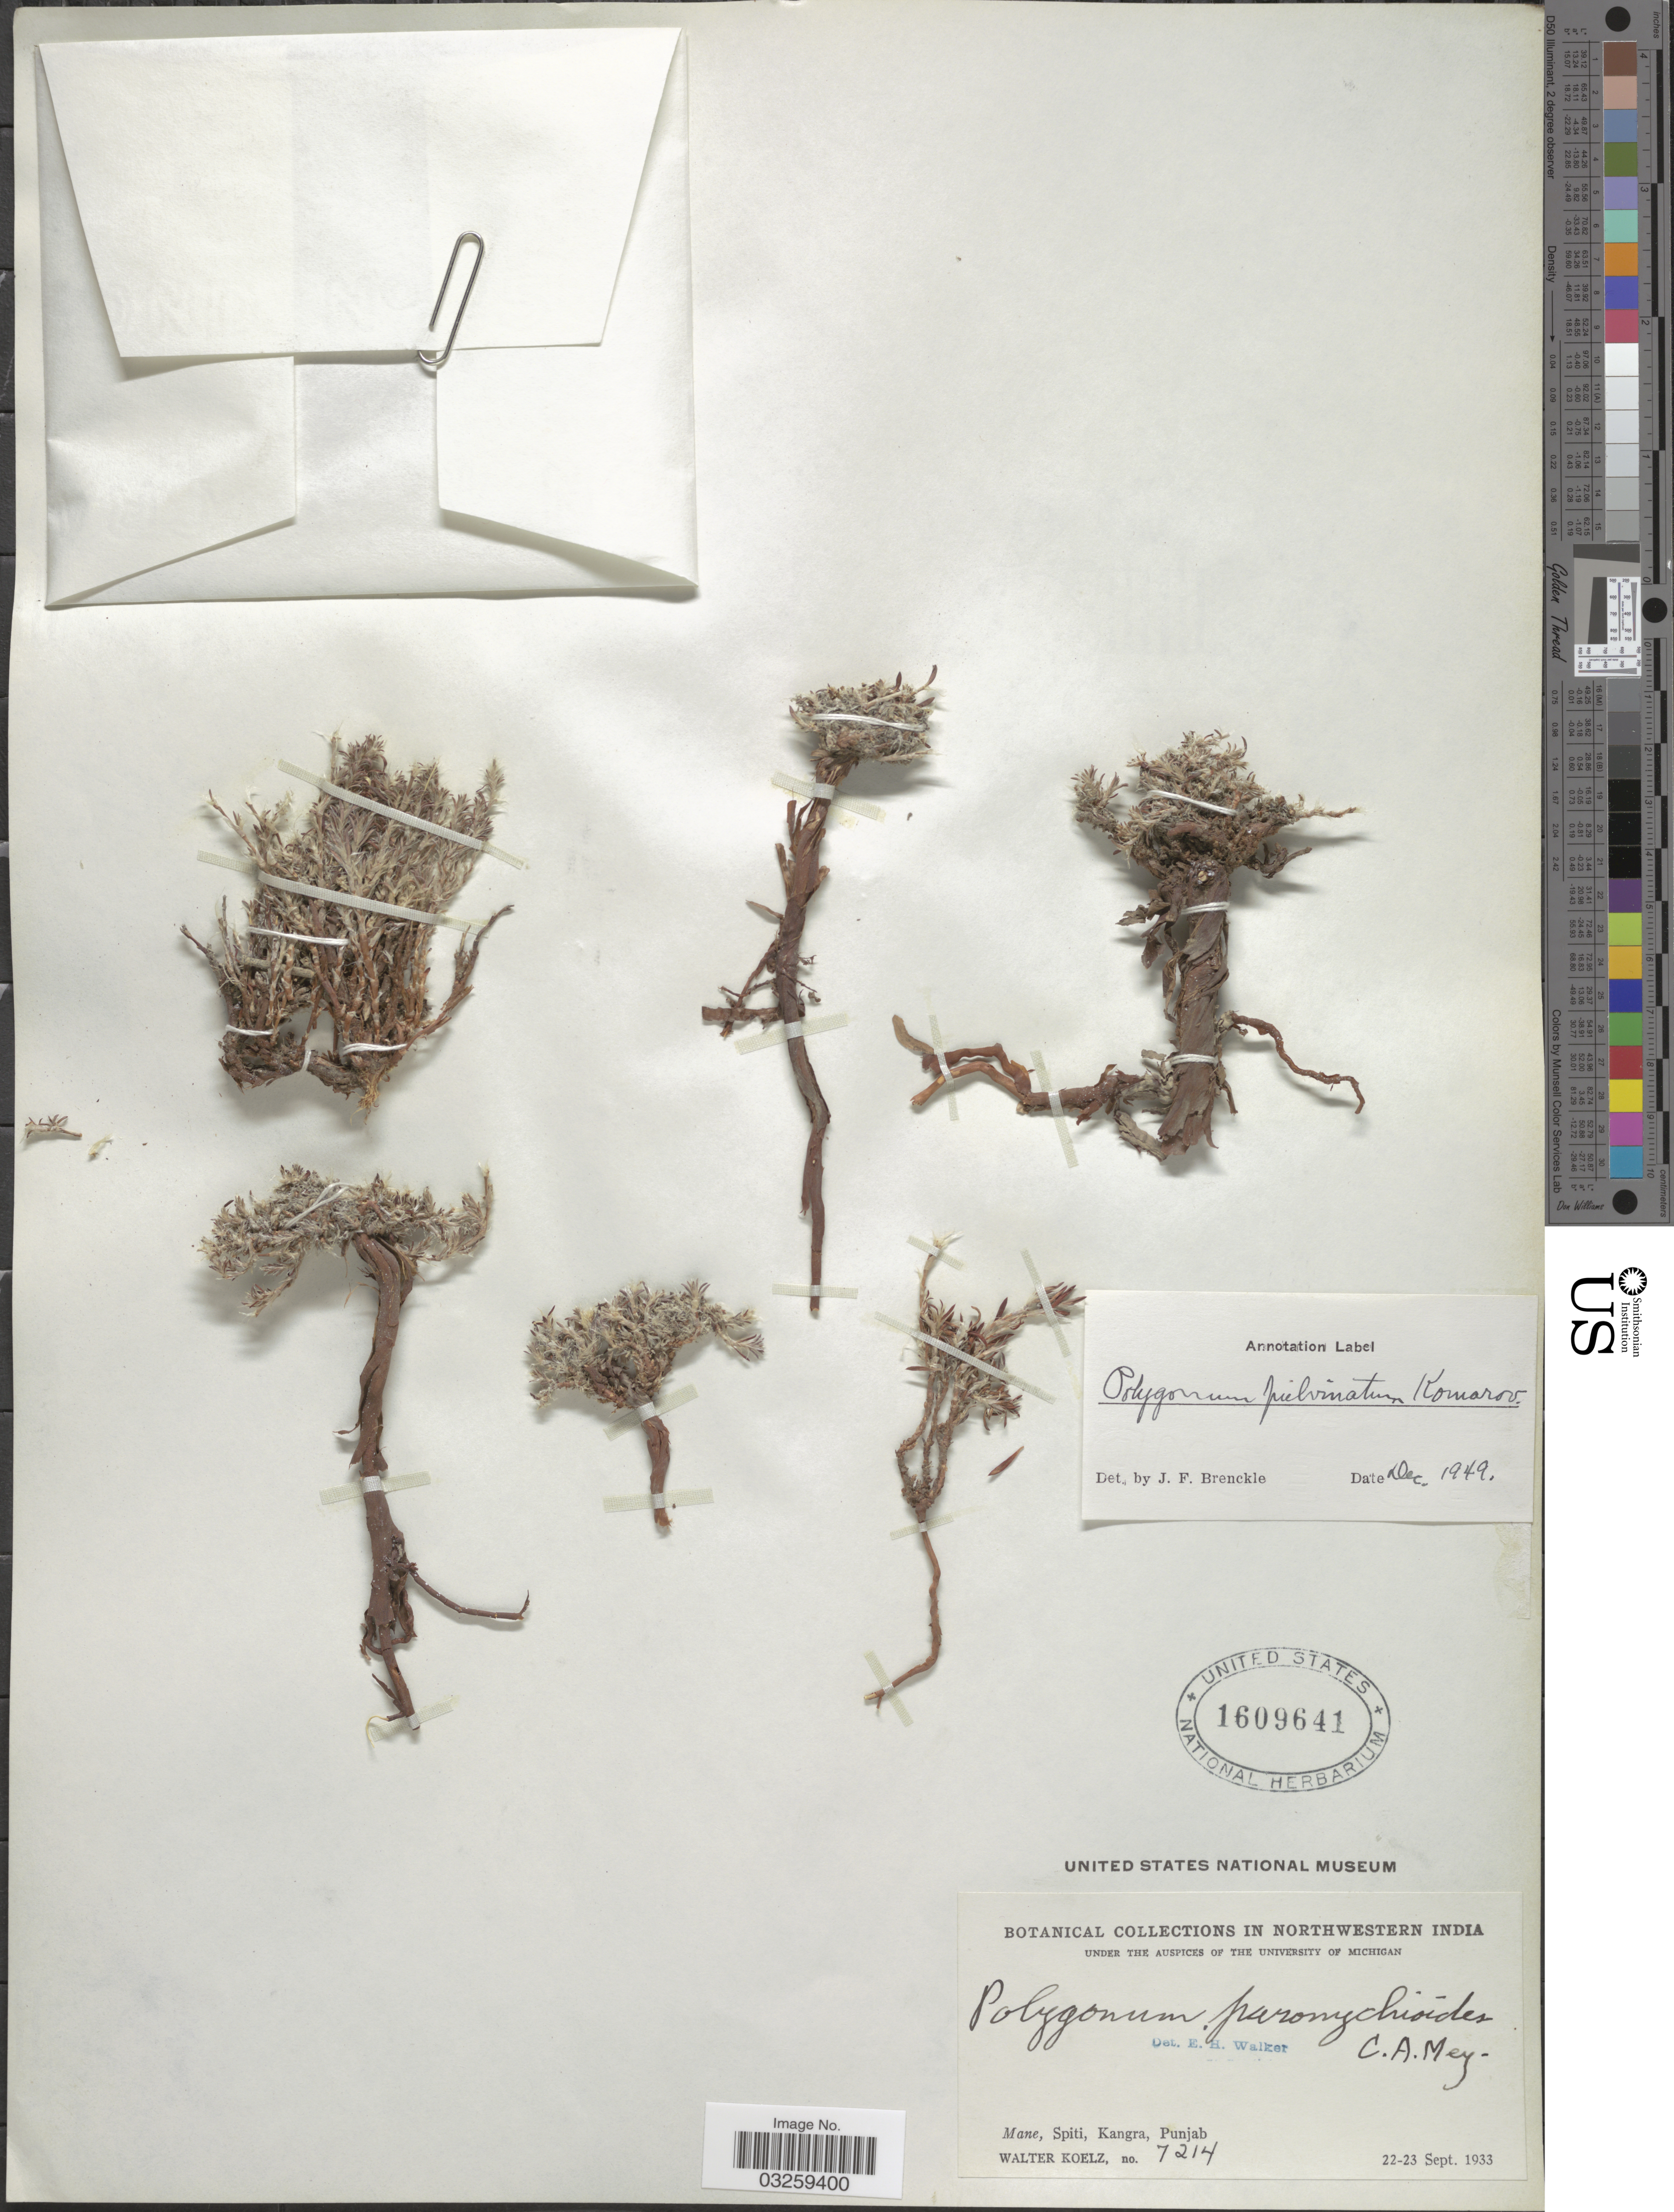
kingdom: Plantae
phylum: Tracheophyta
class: Magnoliopsida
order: Caryophyllales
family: Polygonaceae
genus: Polygonum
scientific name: Polygonum paronychioides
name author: C.A. Mey.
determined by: Strong, Mark T., (BOT), Smithsonian Institution - National Museum of Natural History (UNITED STATES)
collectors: W. N. Koelz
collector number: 7214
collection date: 1933-09-22/1933-09-23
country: India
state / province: Punjab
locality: Northwestern India. Mane, Spiti, Kangra.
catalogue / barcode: US 1609641